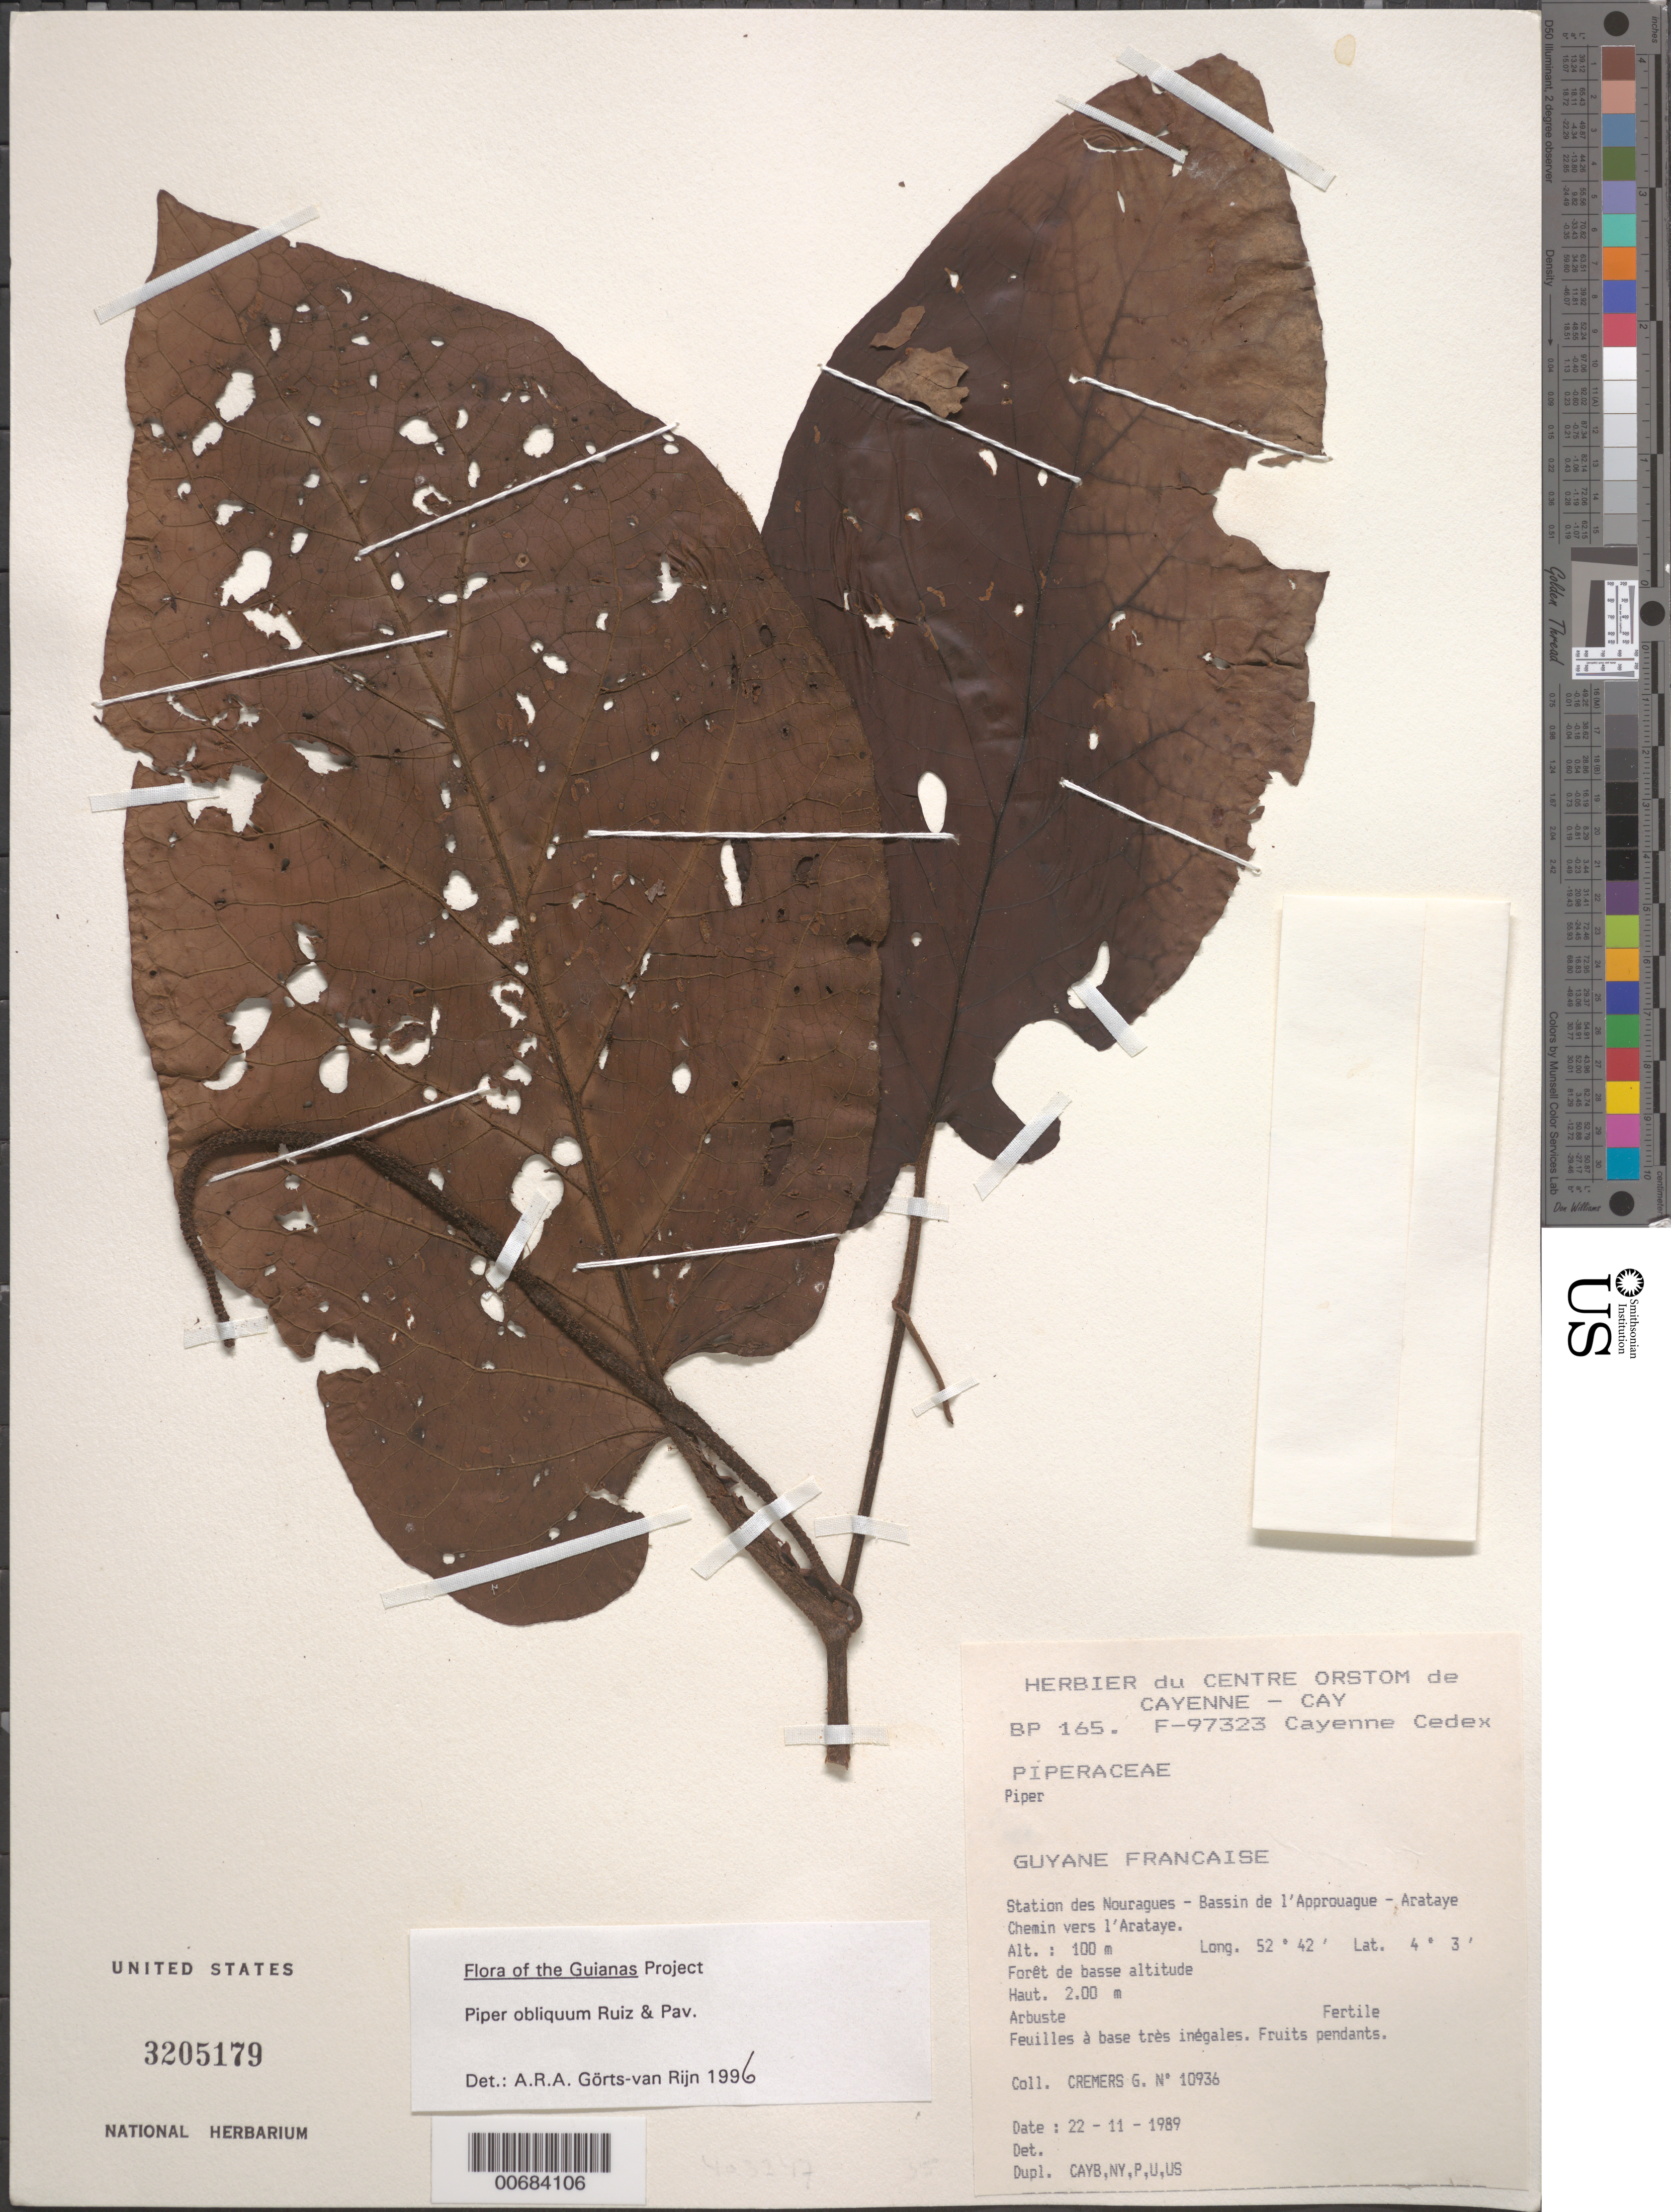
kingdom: Plantae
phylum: Tracheophyta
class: Magnoliopsida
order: Piperales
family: Piperaceae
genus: Piper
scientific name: Piper obliquum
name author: Ruiz & Pav.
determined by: Görts-van Rijn, A. R. A.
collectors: G. Cremers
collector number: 10936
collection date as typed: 22-Nov-89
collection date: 1989-11-22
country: French Guiana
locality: Station des Nouragues, Bassin de l'Approuague, Arataye, chemin vers l'Arataye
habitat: Low altitude forest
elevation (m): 100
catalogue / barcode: US 3205179